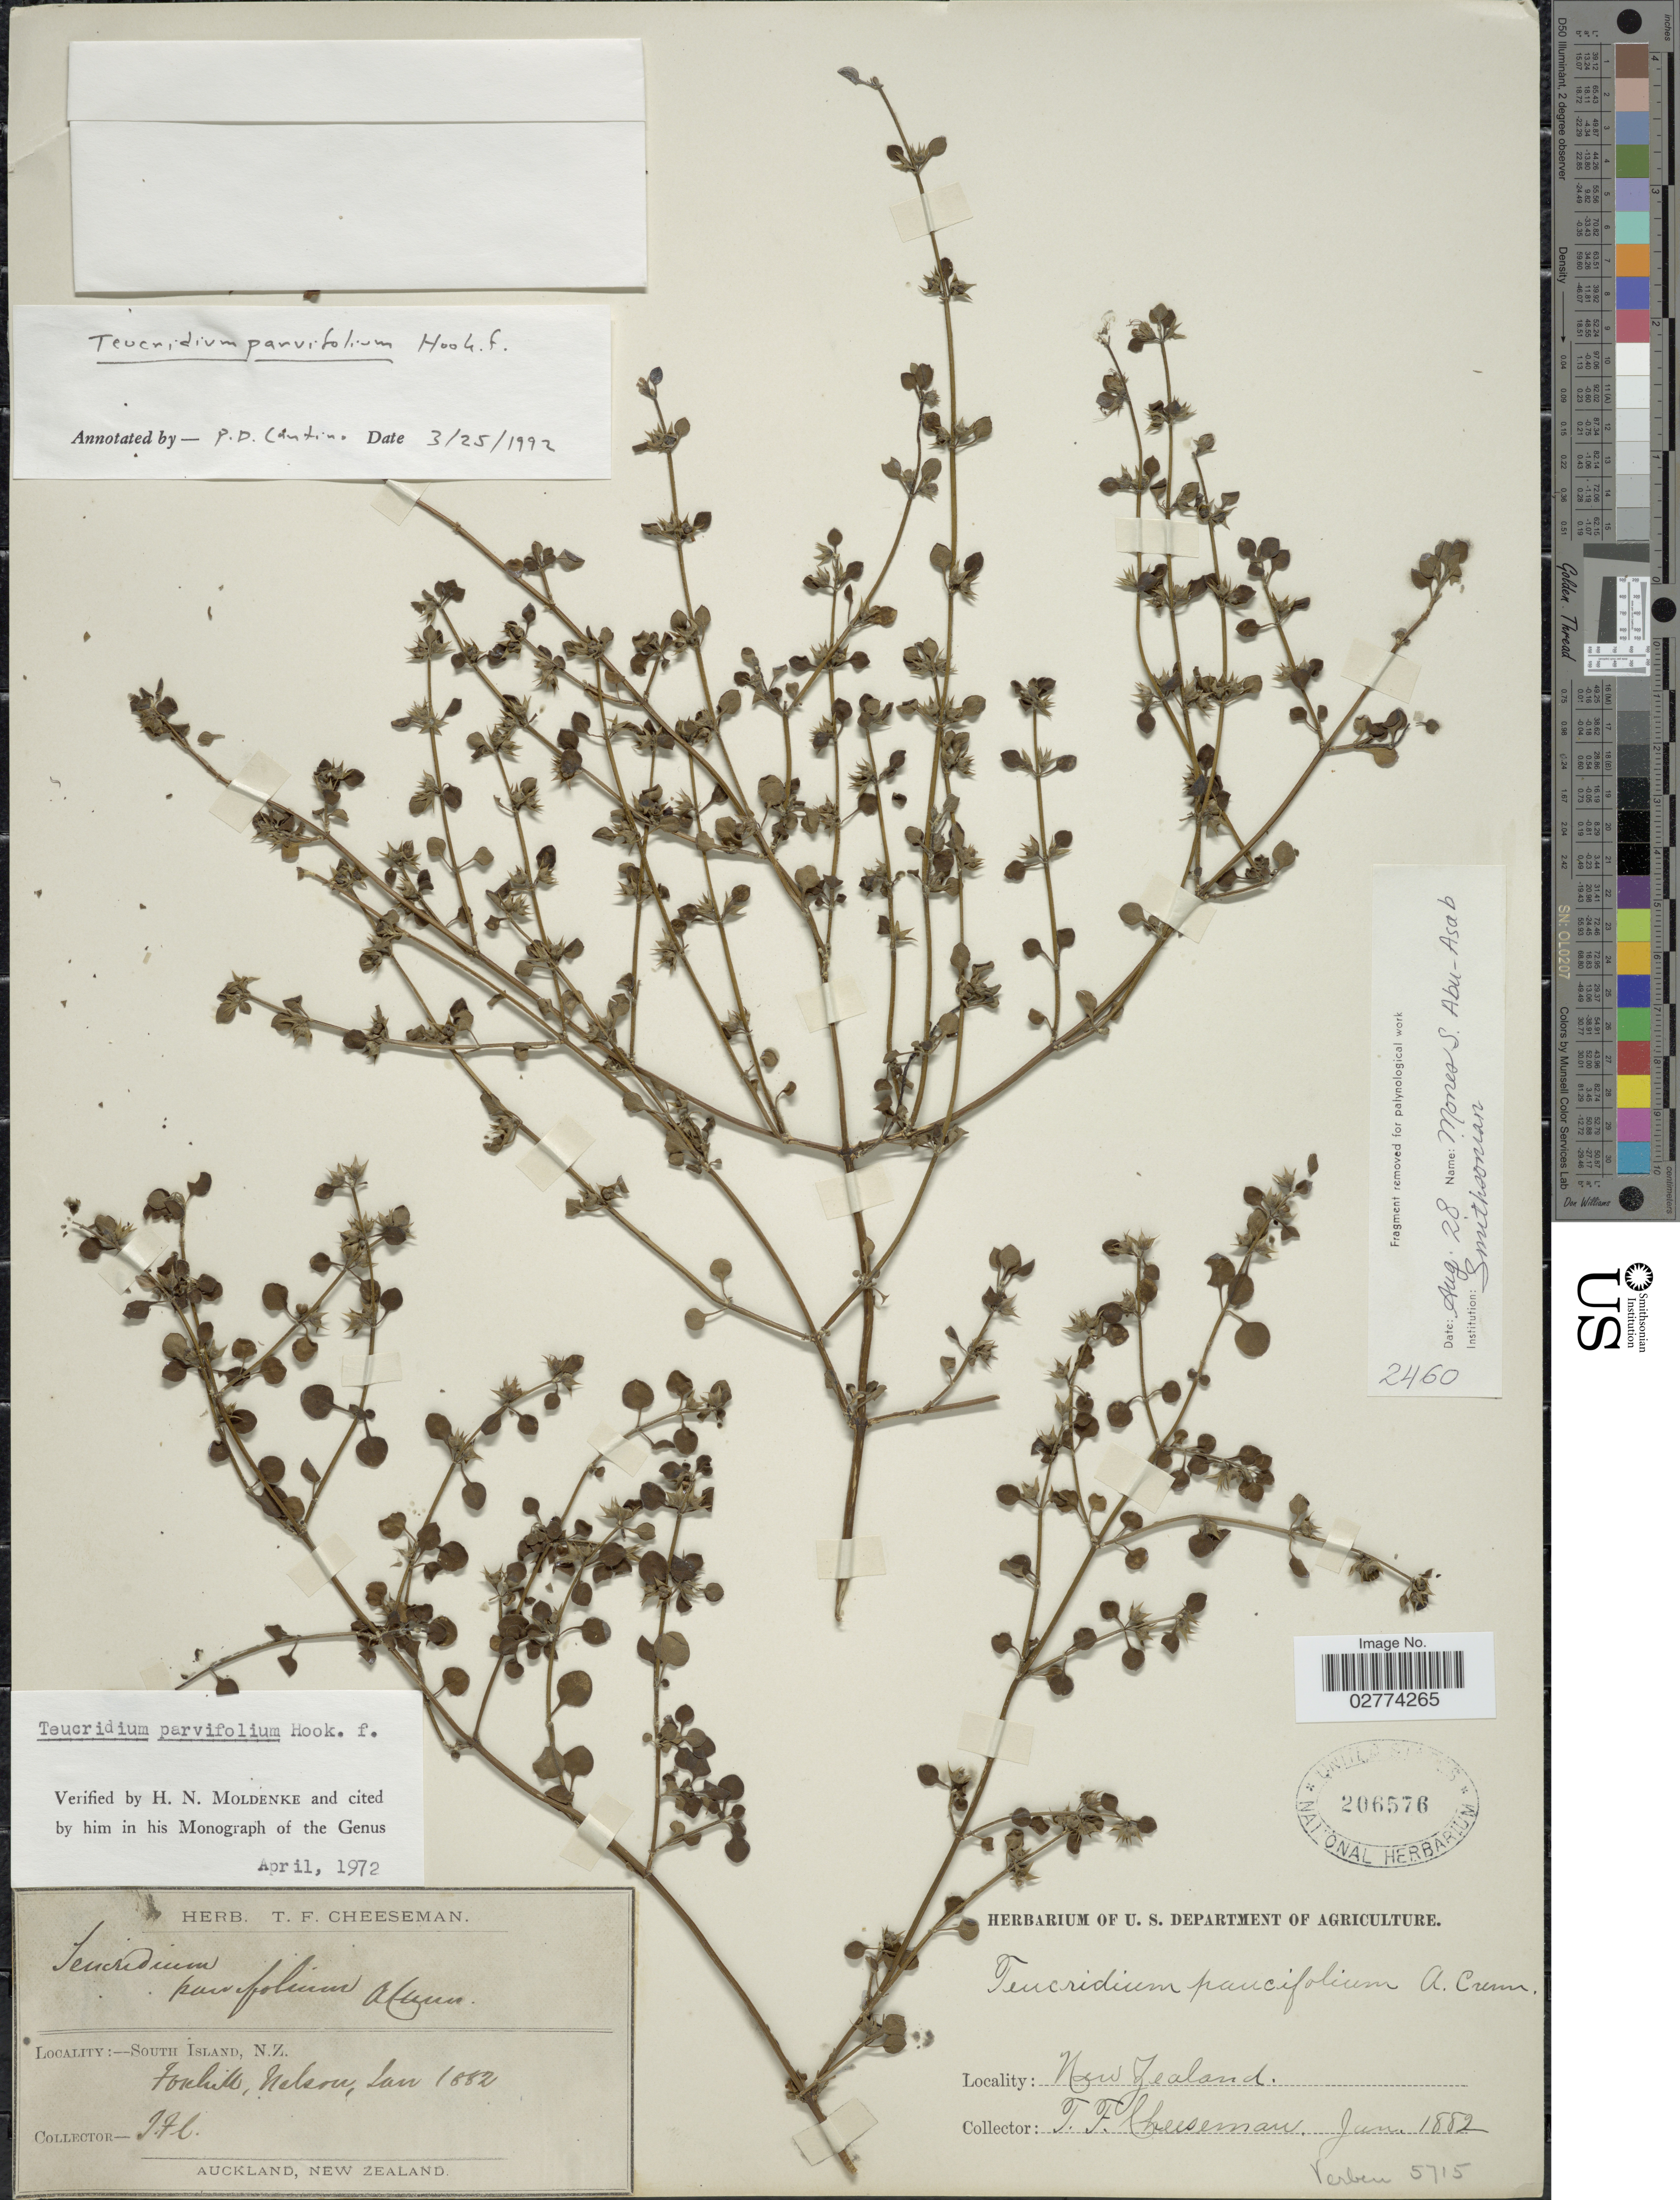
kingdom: Plantae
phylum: Tracheophyta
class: Magnoliopsida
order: Lamiales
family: Lamiaceae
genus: Teucridium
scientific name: Teucridium parvifolium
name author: Hook. f.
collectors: T. F. Cheeseman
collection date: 1882-01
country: New Zealand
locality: South Island. Foothills. Nelson.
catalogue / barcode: US 206576